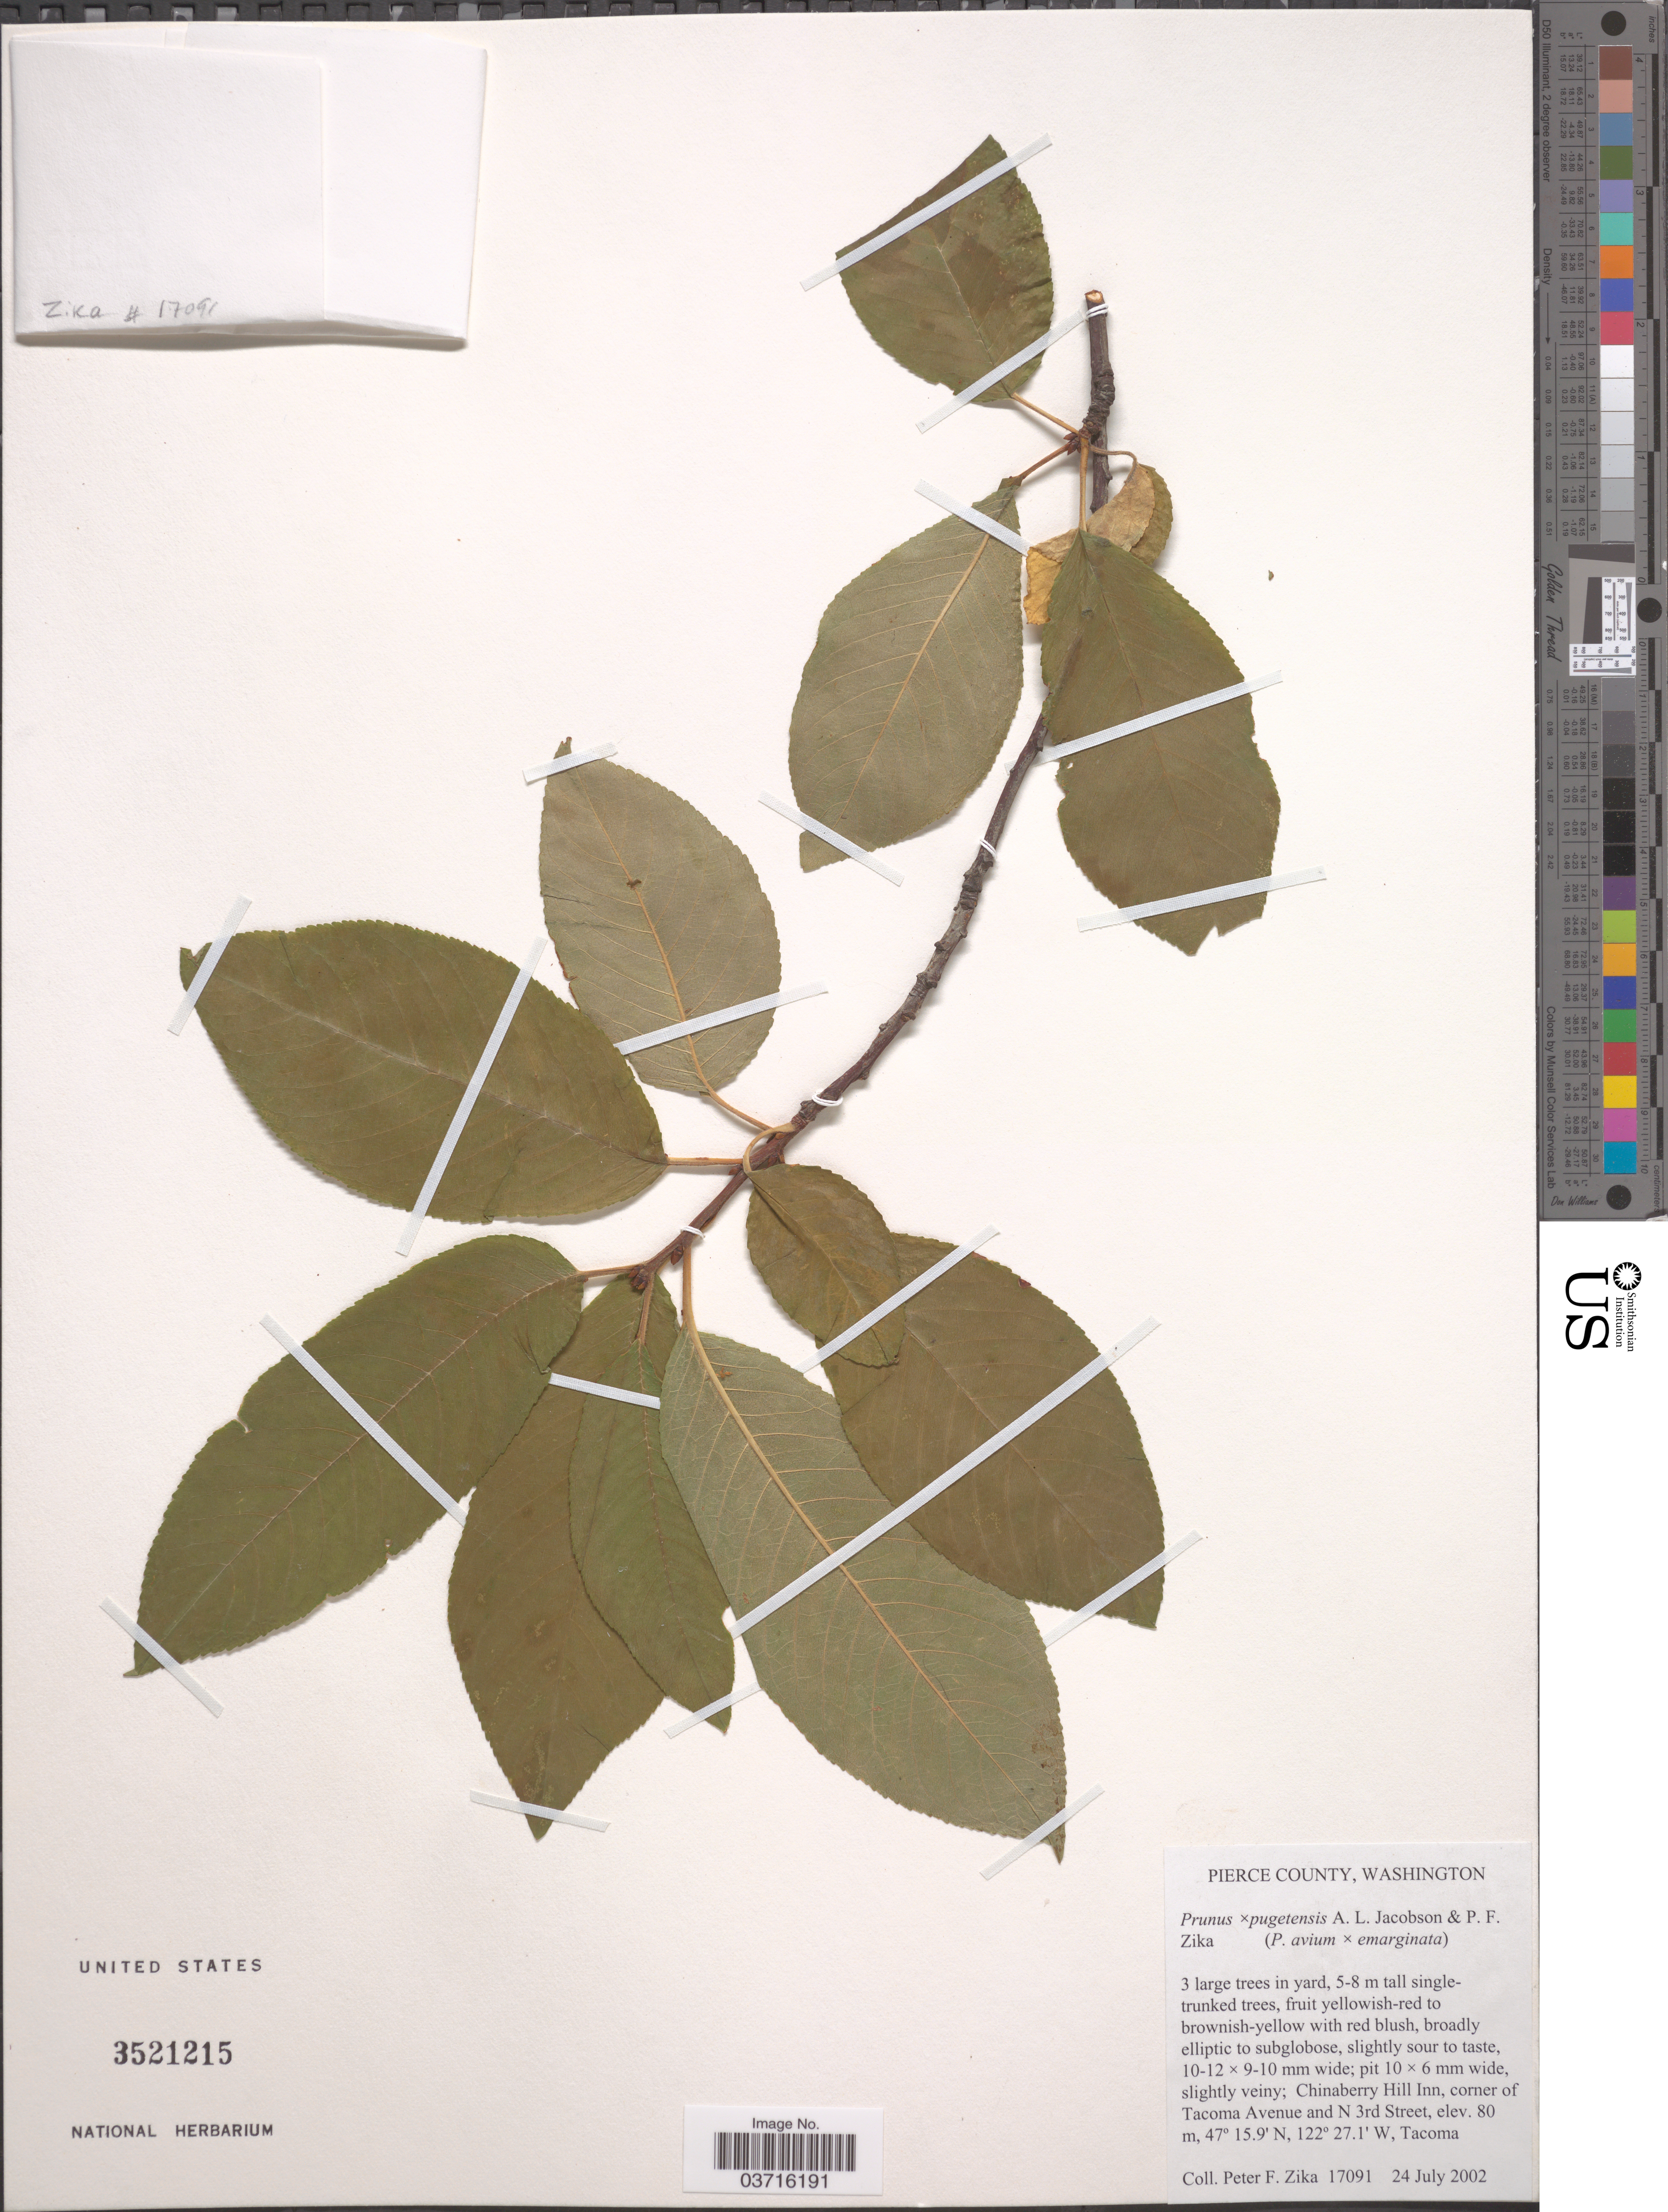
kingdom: Plantae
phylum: Tracheophyta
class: Magnoliopsida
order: Rosales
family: Rosaceae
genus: Prunus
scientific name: Prunus x pugetensis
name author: Jacobson & Zika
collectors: P. F. Zika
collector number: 17091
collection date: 2002-07-24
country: United States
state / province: Washington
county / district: Pierce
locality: Pierce County. Chinaberry Hill Inn, corner of Tacoma Avenue and N 3rd Street, Tacoma.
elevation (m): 80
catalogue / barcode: US 3521215